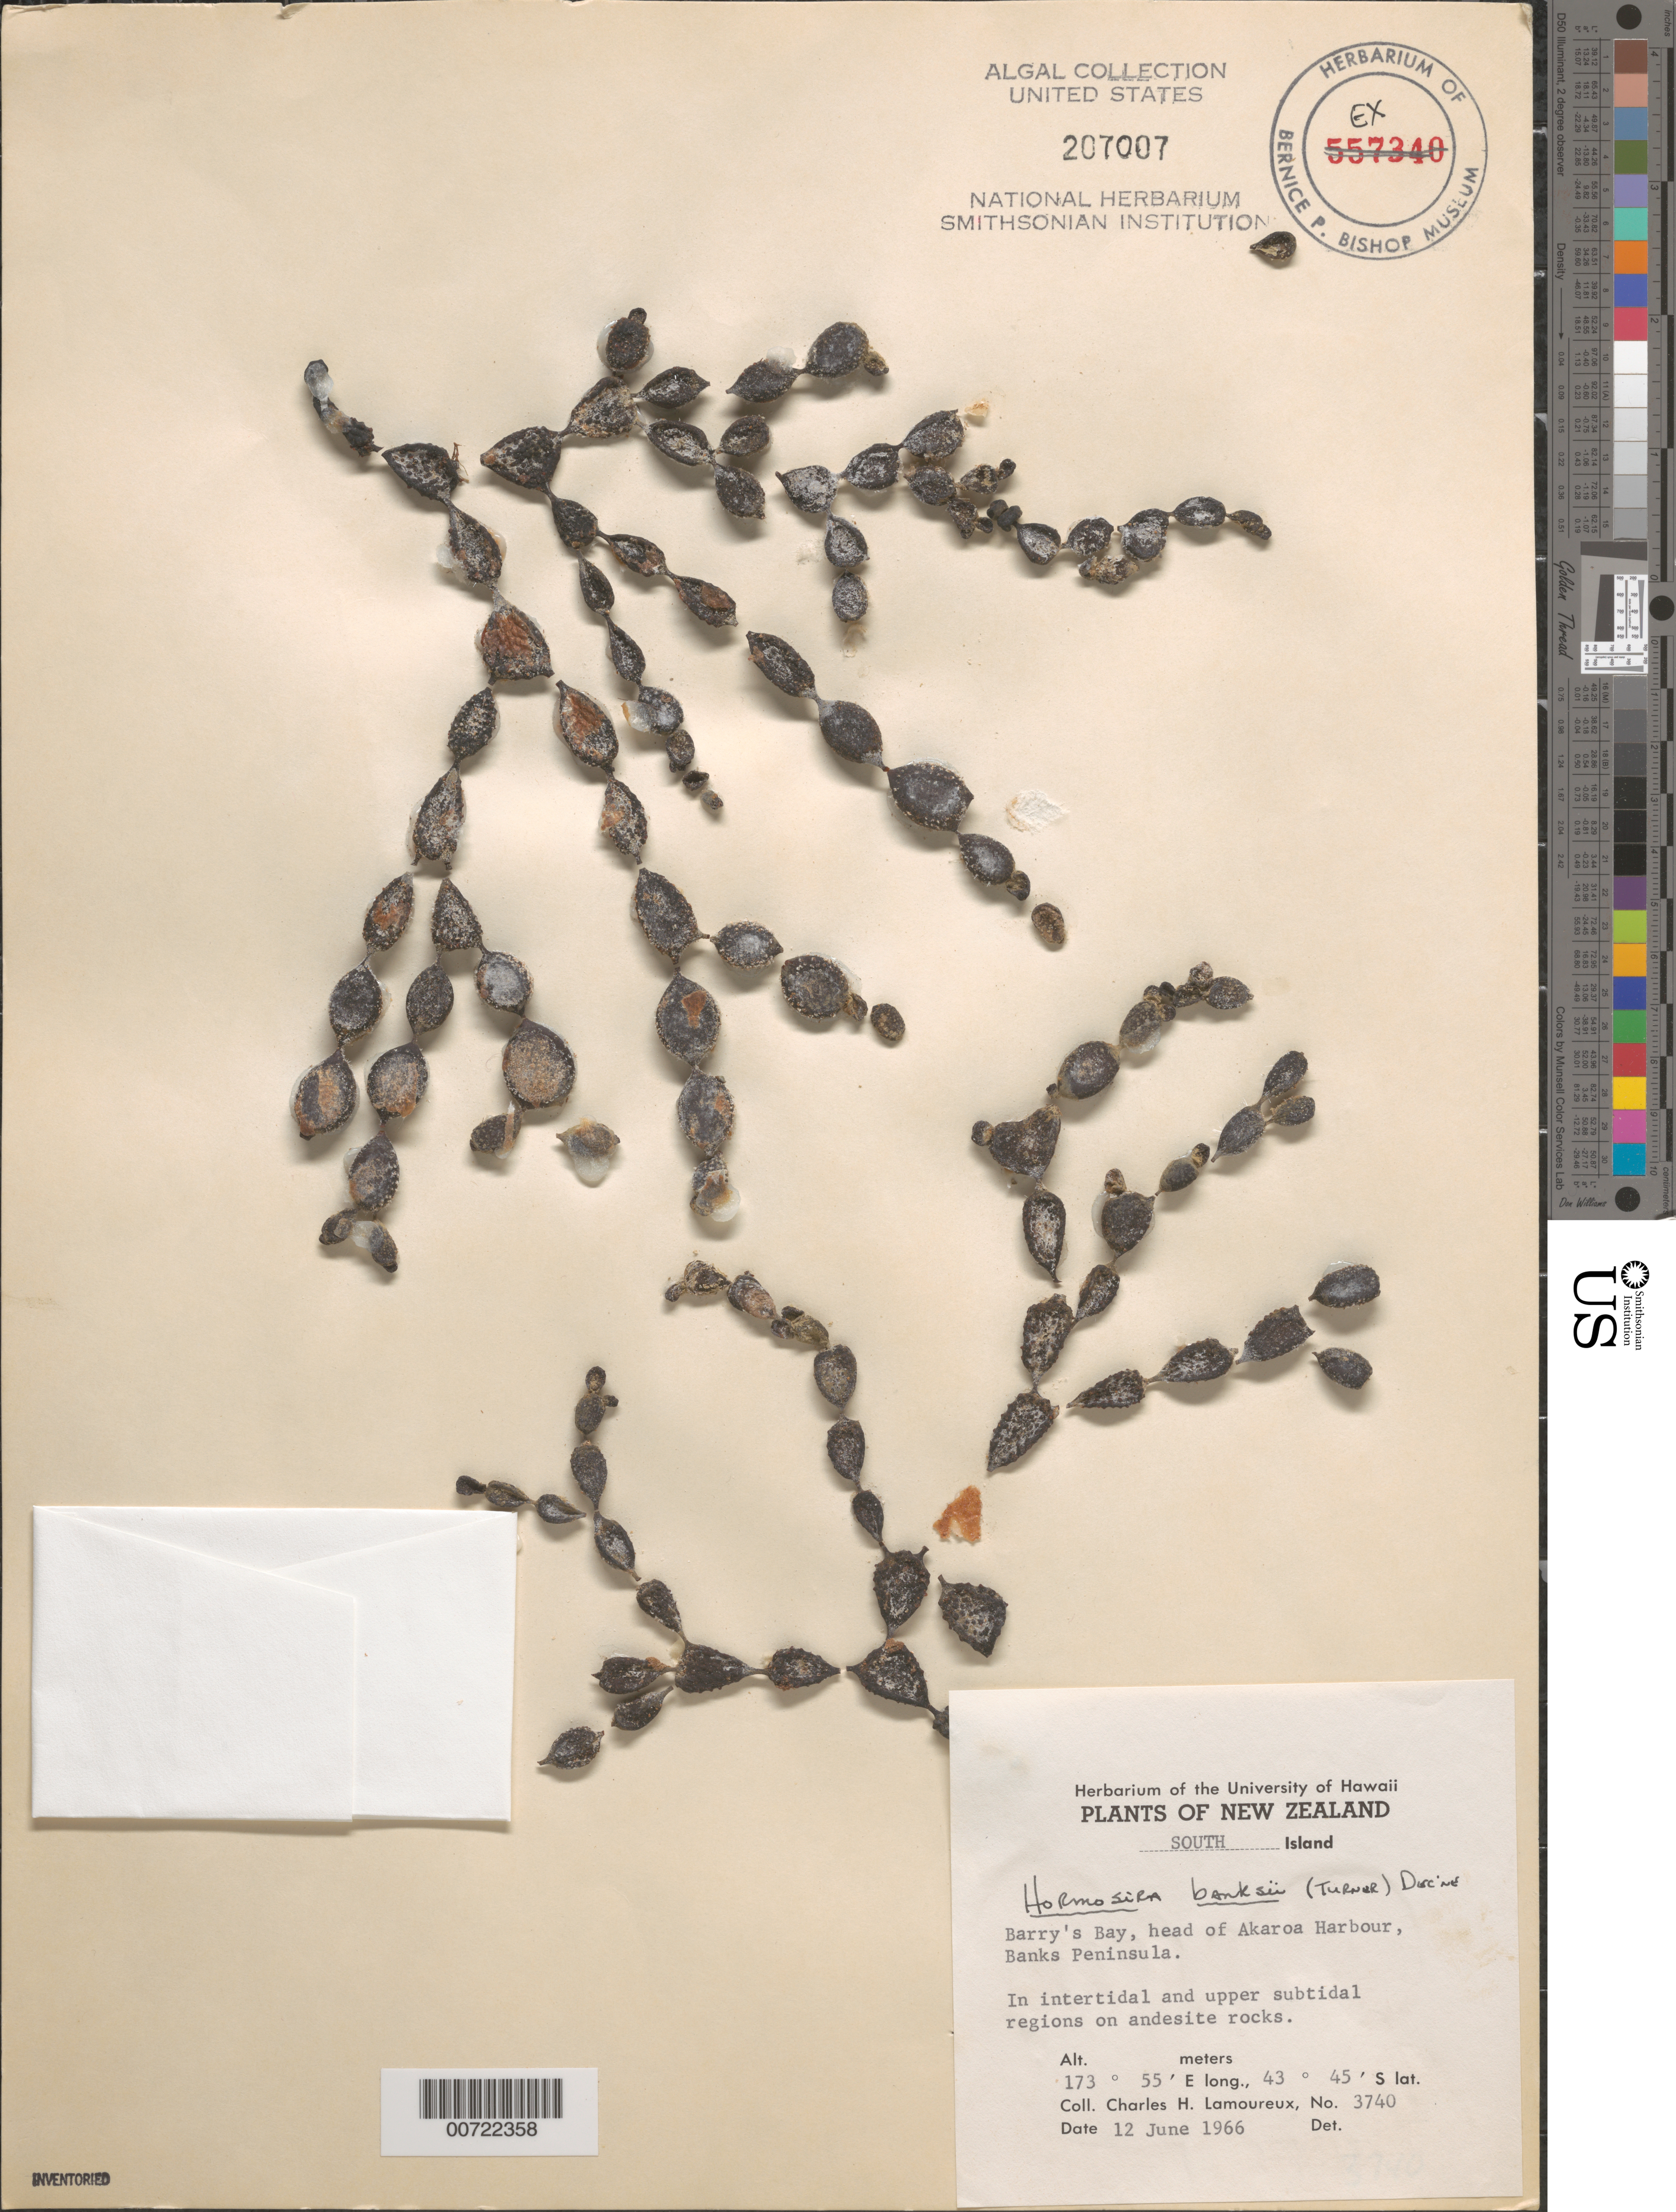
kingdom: Chromista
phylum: Ochrophyta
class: Phaeophyceae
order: Fucales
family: Hormosiraceae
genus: Hormosira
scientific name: Hormosira banksii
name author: (Turner) Decne.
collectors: C. H. Lamoureux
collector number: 3740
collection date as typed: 12 Jun 1966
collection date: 1966-06-12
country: New Zealand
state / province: Canterbury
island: South Island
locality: Barry's Bay, head of Akaroa Harbour, Banks Peninsula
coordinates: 21 18' N, 157 39' W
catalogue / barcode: US 207007